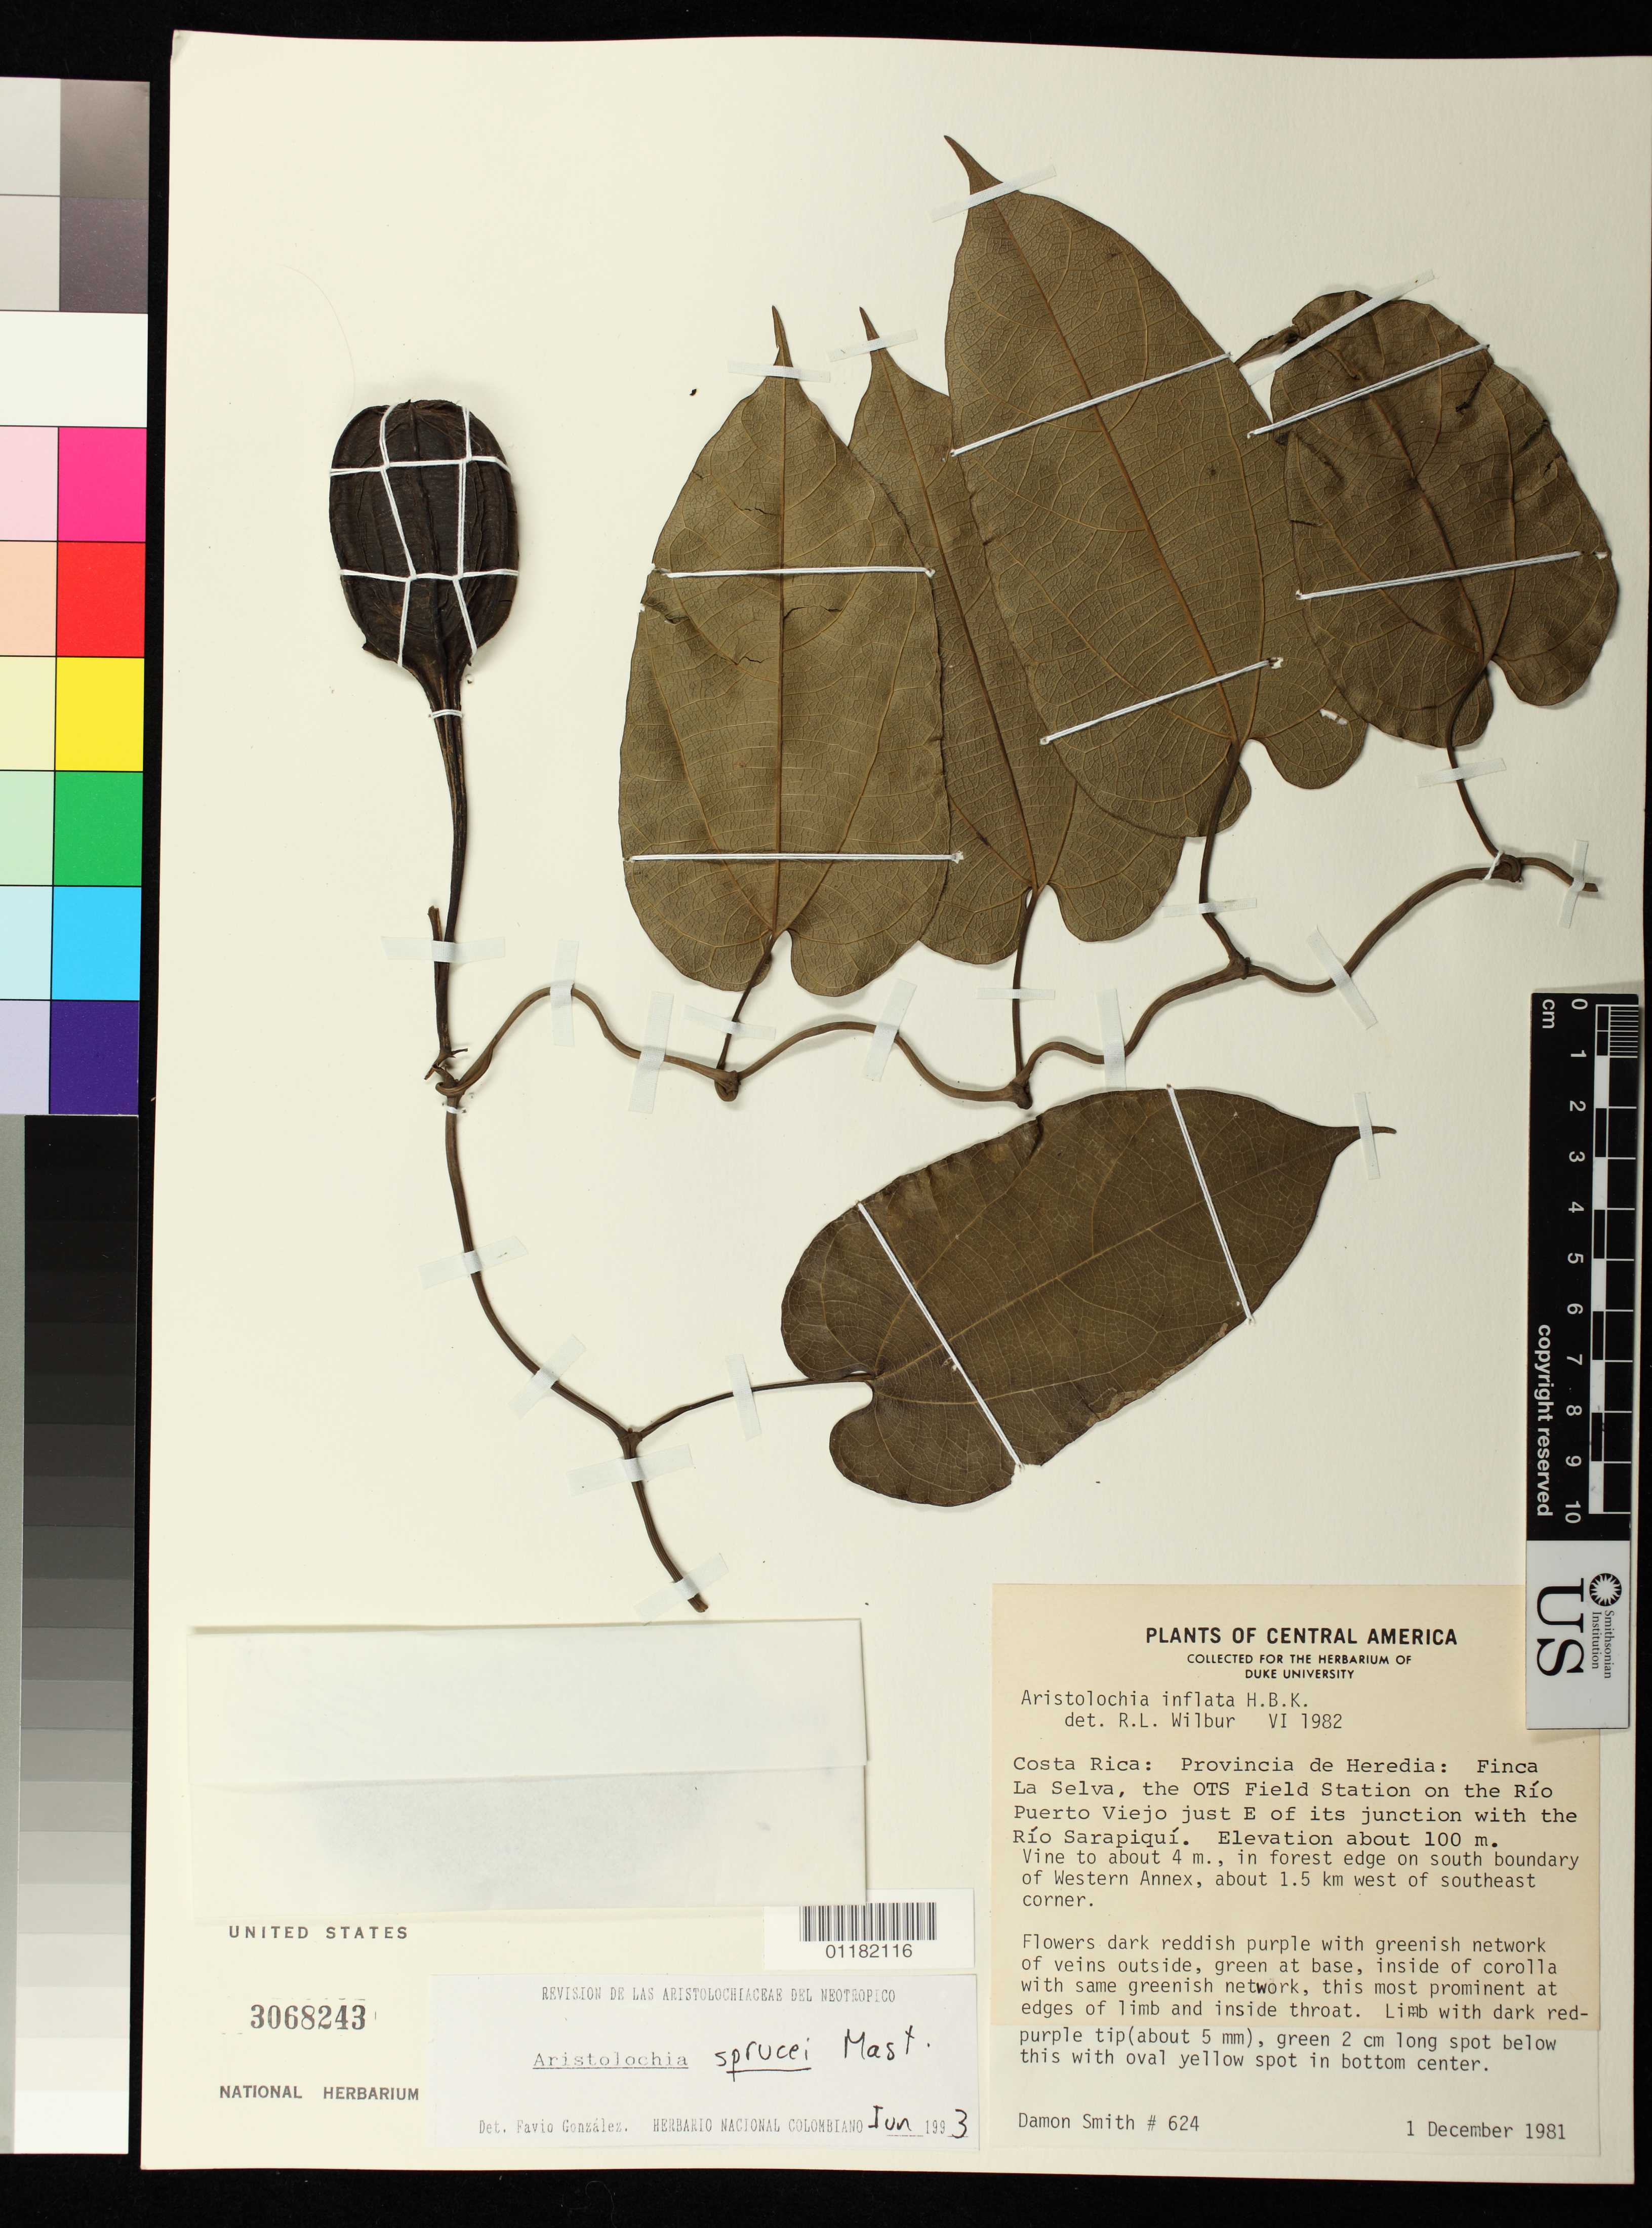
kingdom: Plantae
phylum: Tracheophyta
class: Magnoliopsida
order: Piperales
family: Aristolochiaceae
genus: Aristolochia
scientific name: Aristolochia constricta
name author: Griseb.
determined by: Jiménez, José Estaban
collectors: D. A. Smith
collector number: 624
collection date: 1981-12-01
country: Costa Rica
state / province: Heredia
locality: Finca La Selva, the OTS Field Station on the River Puerto Viejo east of its junction with the river Sarapiqui. In forest edge on south boundary of Western Annex, about 1.5 km west of southeast corner.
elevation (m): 100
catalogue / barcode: US 3068243